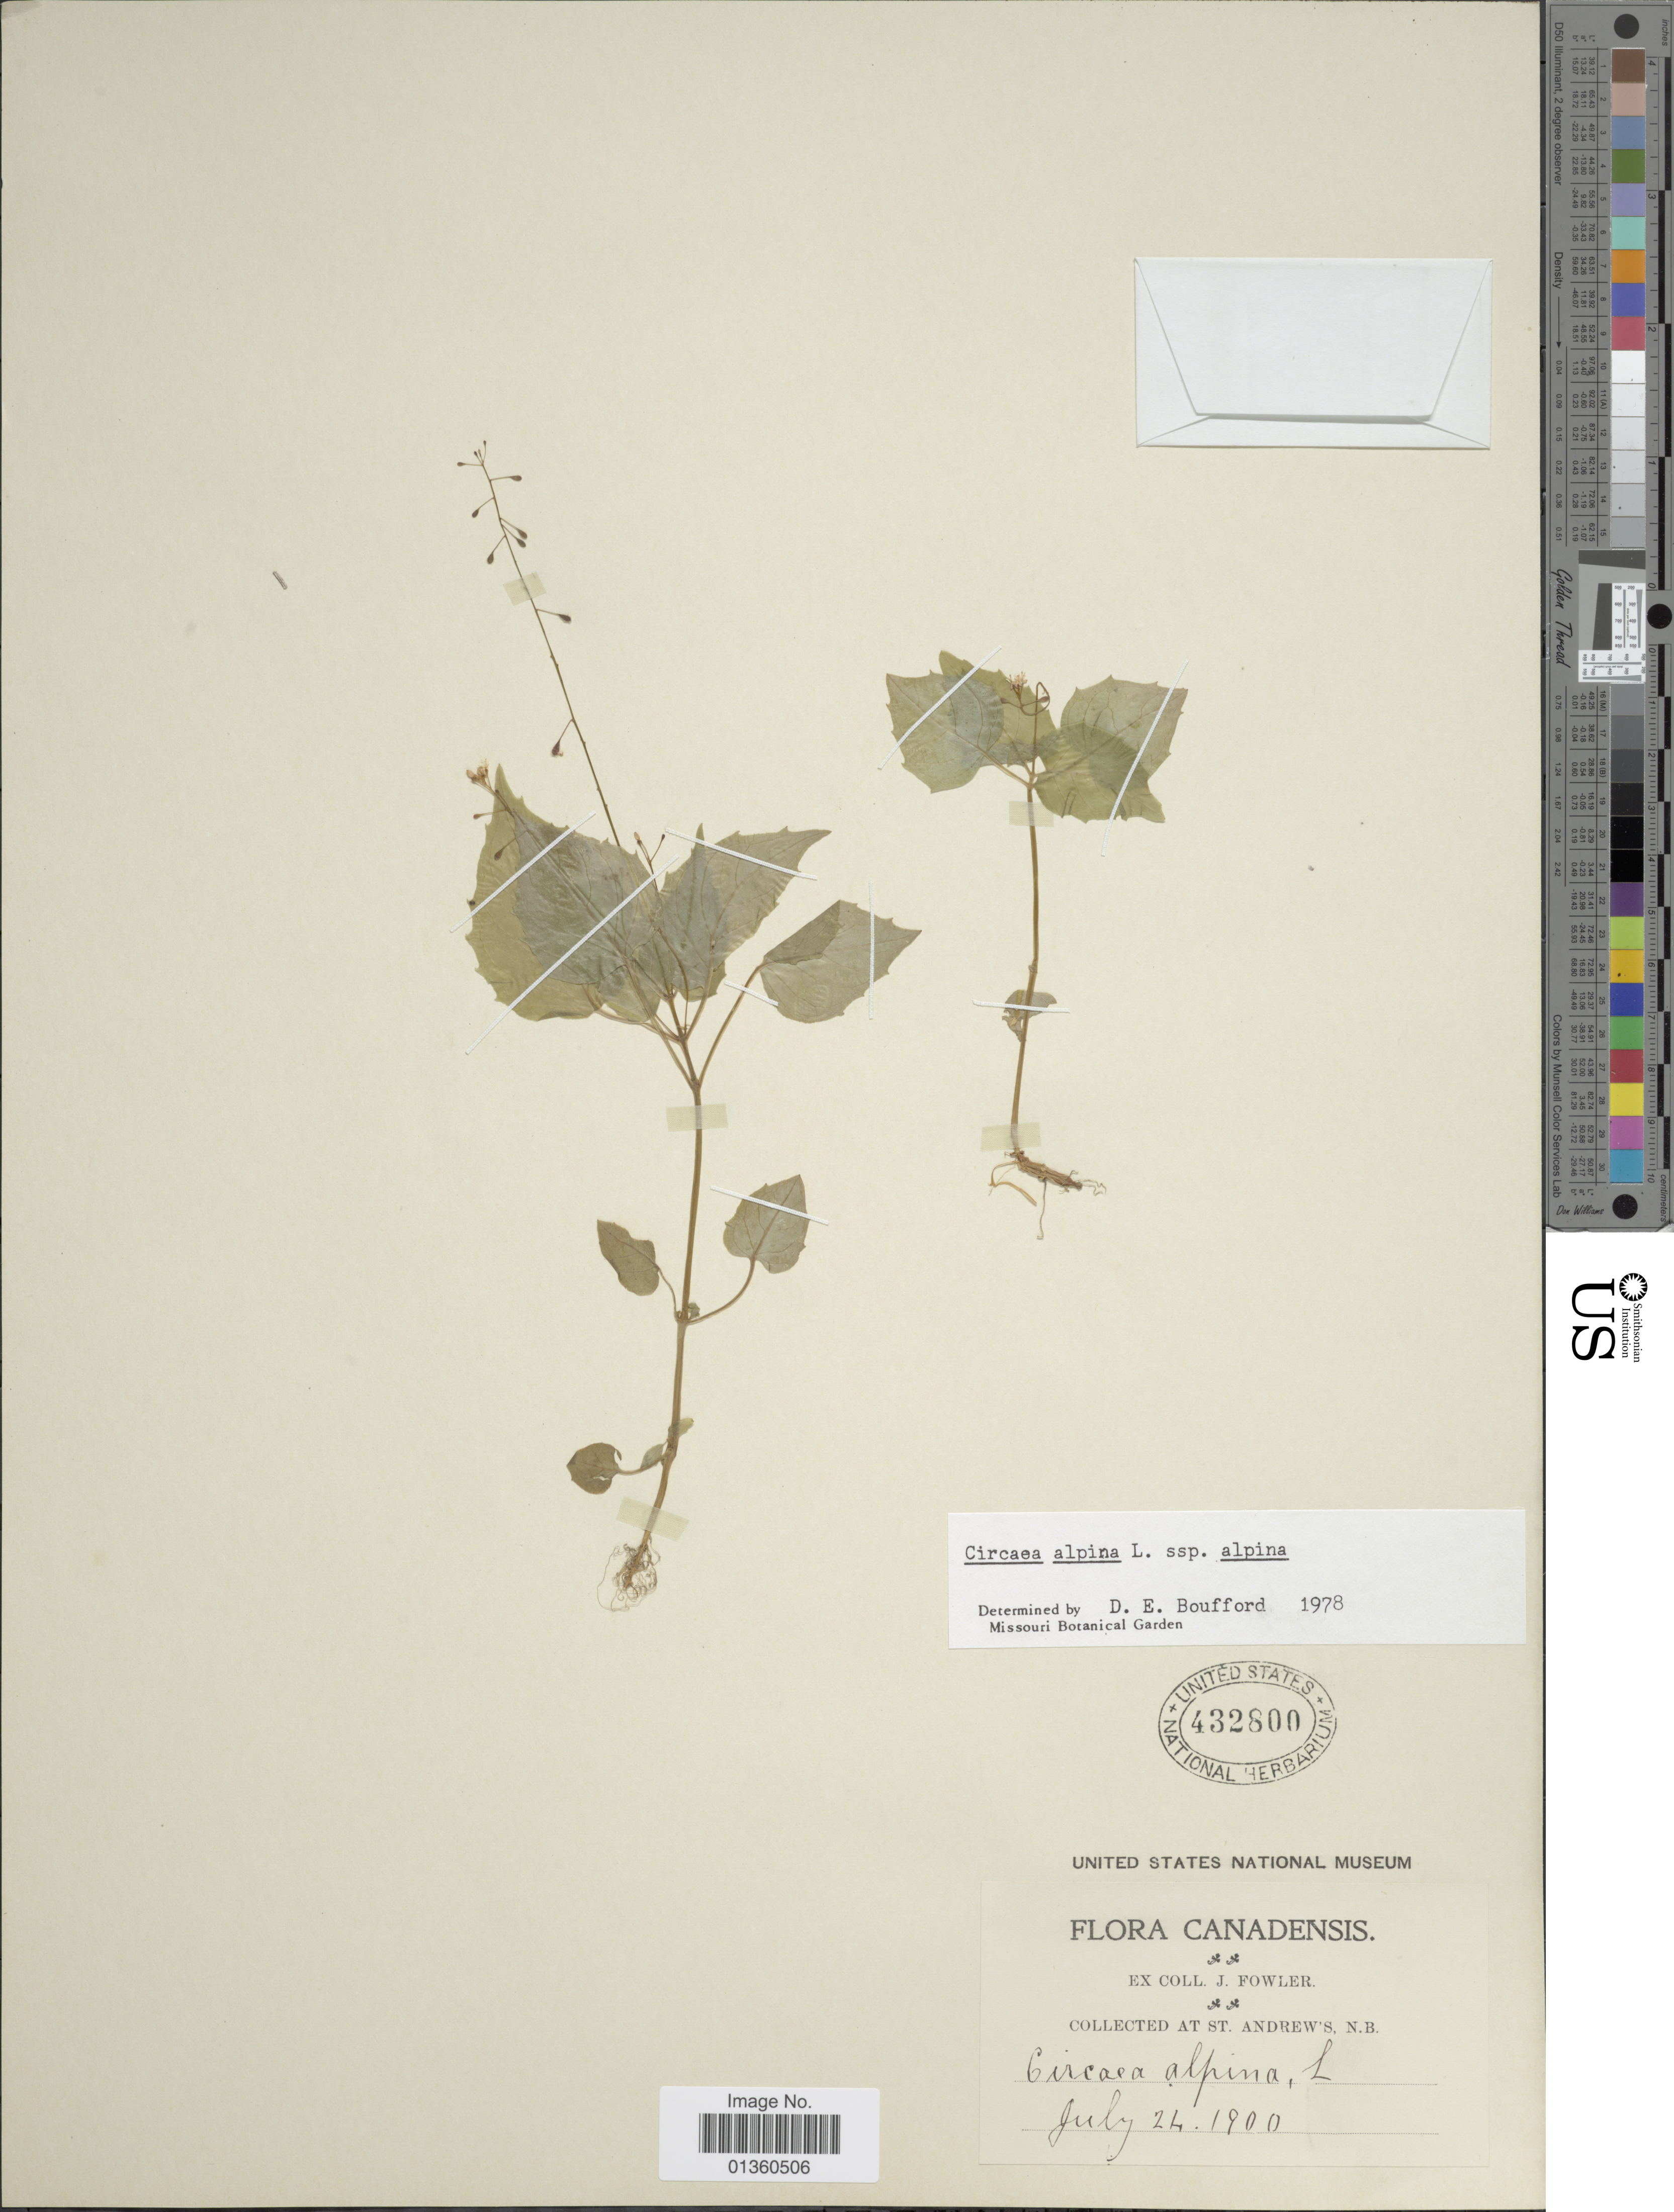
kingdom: Plantae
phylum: Tracheophyta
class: Magnoliopsida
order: Myrtales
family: Onagraceae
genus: Circaea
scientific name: Circaea alpina subsp. alpina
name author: L.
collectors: J. P. Fowler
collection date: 1900-07-24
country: Canada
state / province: New Brunswick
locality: St. Andrew's, N.B.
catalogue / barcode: US 432800